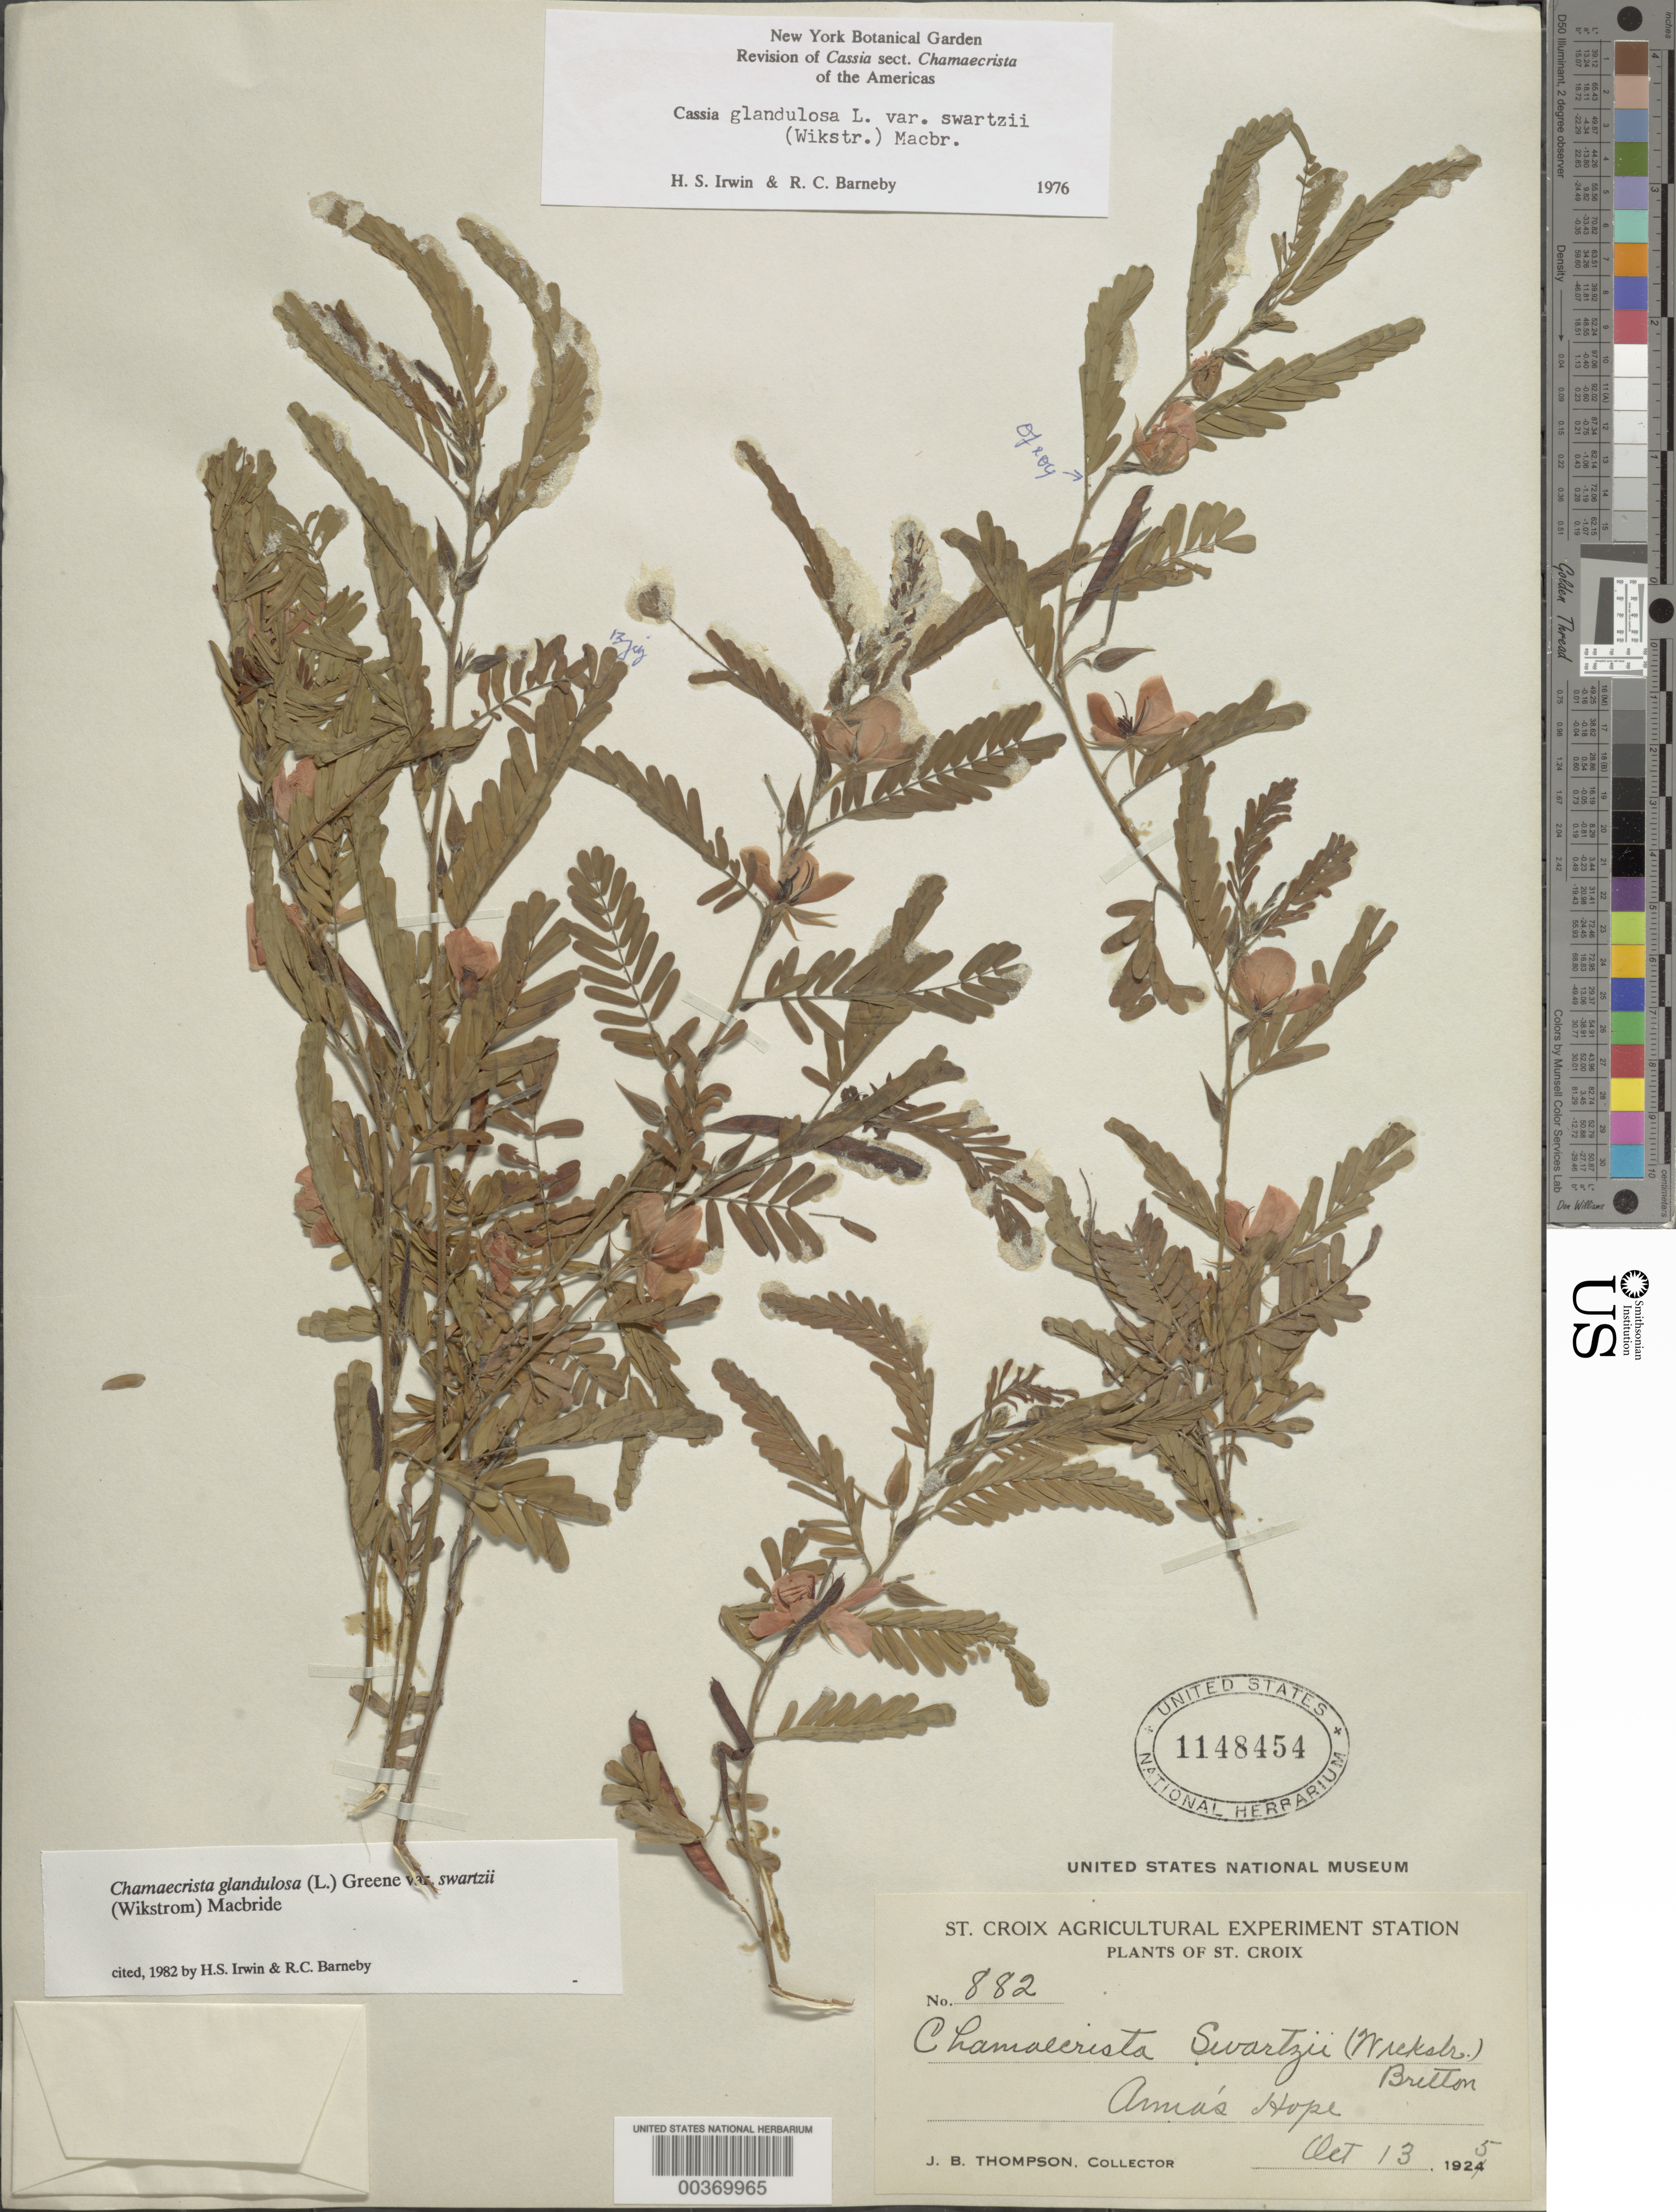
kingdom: Plantae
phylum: Tracheophyta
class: Magnoliopsida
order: Fabales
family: Fabaceae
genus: Chamaecrista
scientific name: Chamaecrista glandulosa var. swartzii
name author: (Wikstr.) H.S. Irwin & Barneby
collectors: J. B. Thompson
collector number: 882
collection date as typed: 13 Oct 1925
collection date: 1925-10-13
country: U.S. Virgin Islands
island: St. Croix Island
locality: Ama's hope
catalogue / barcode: US 1148454